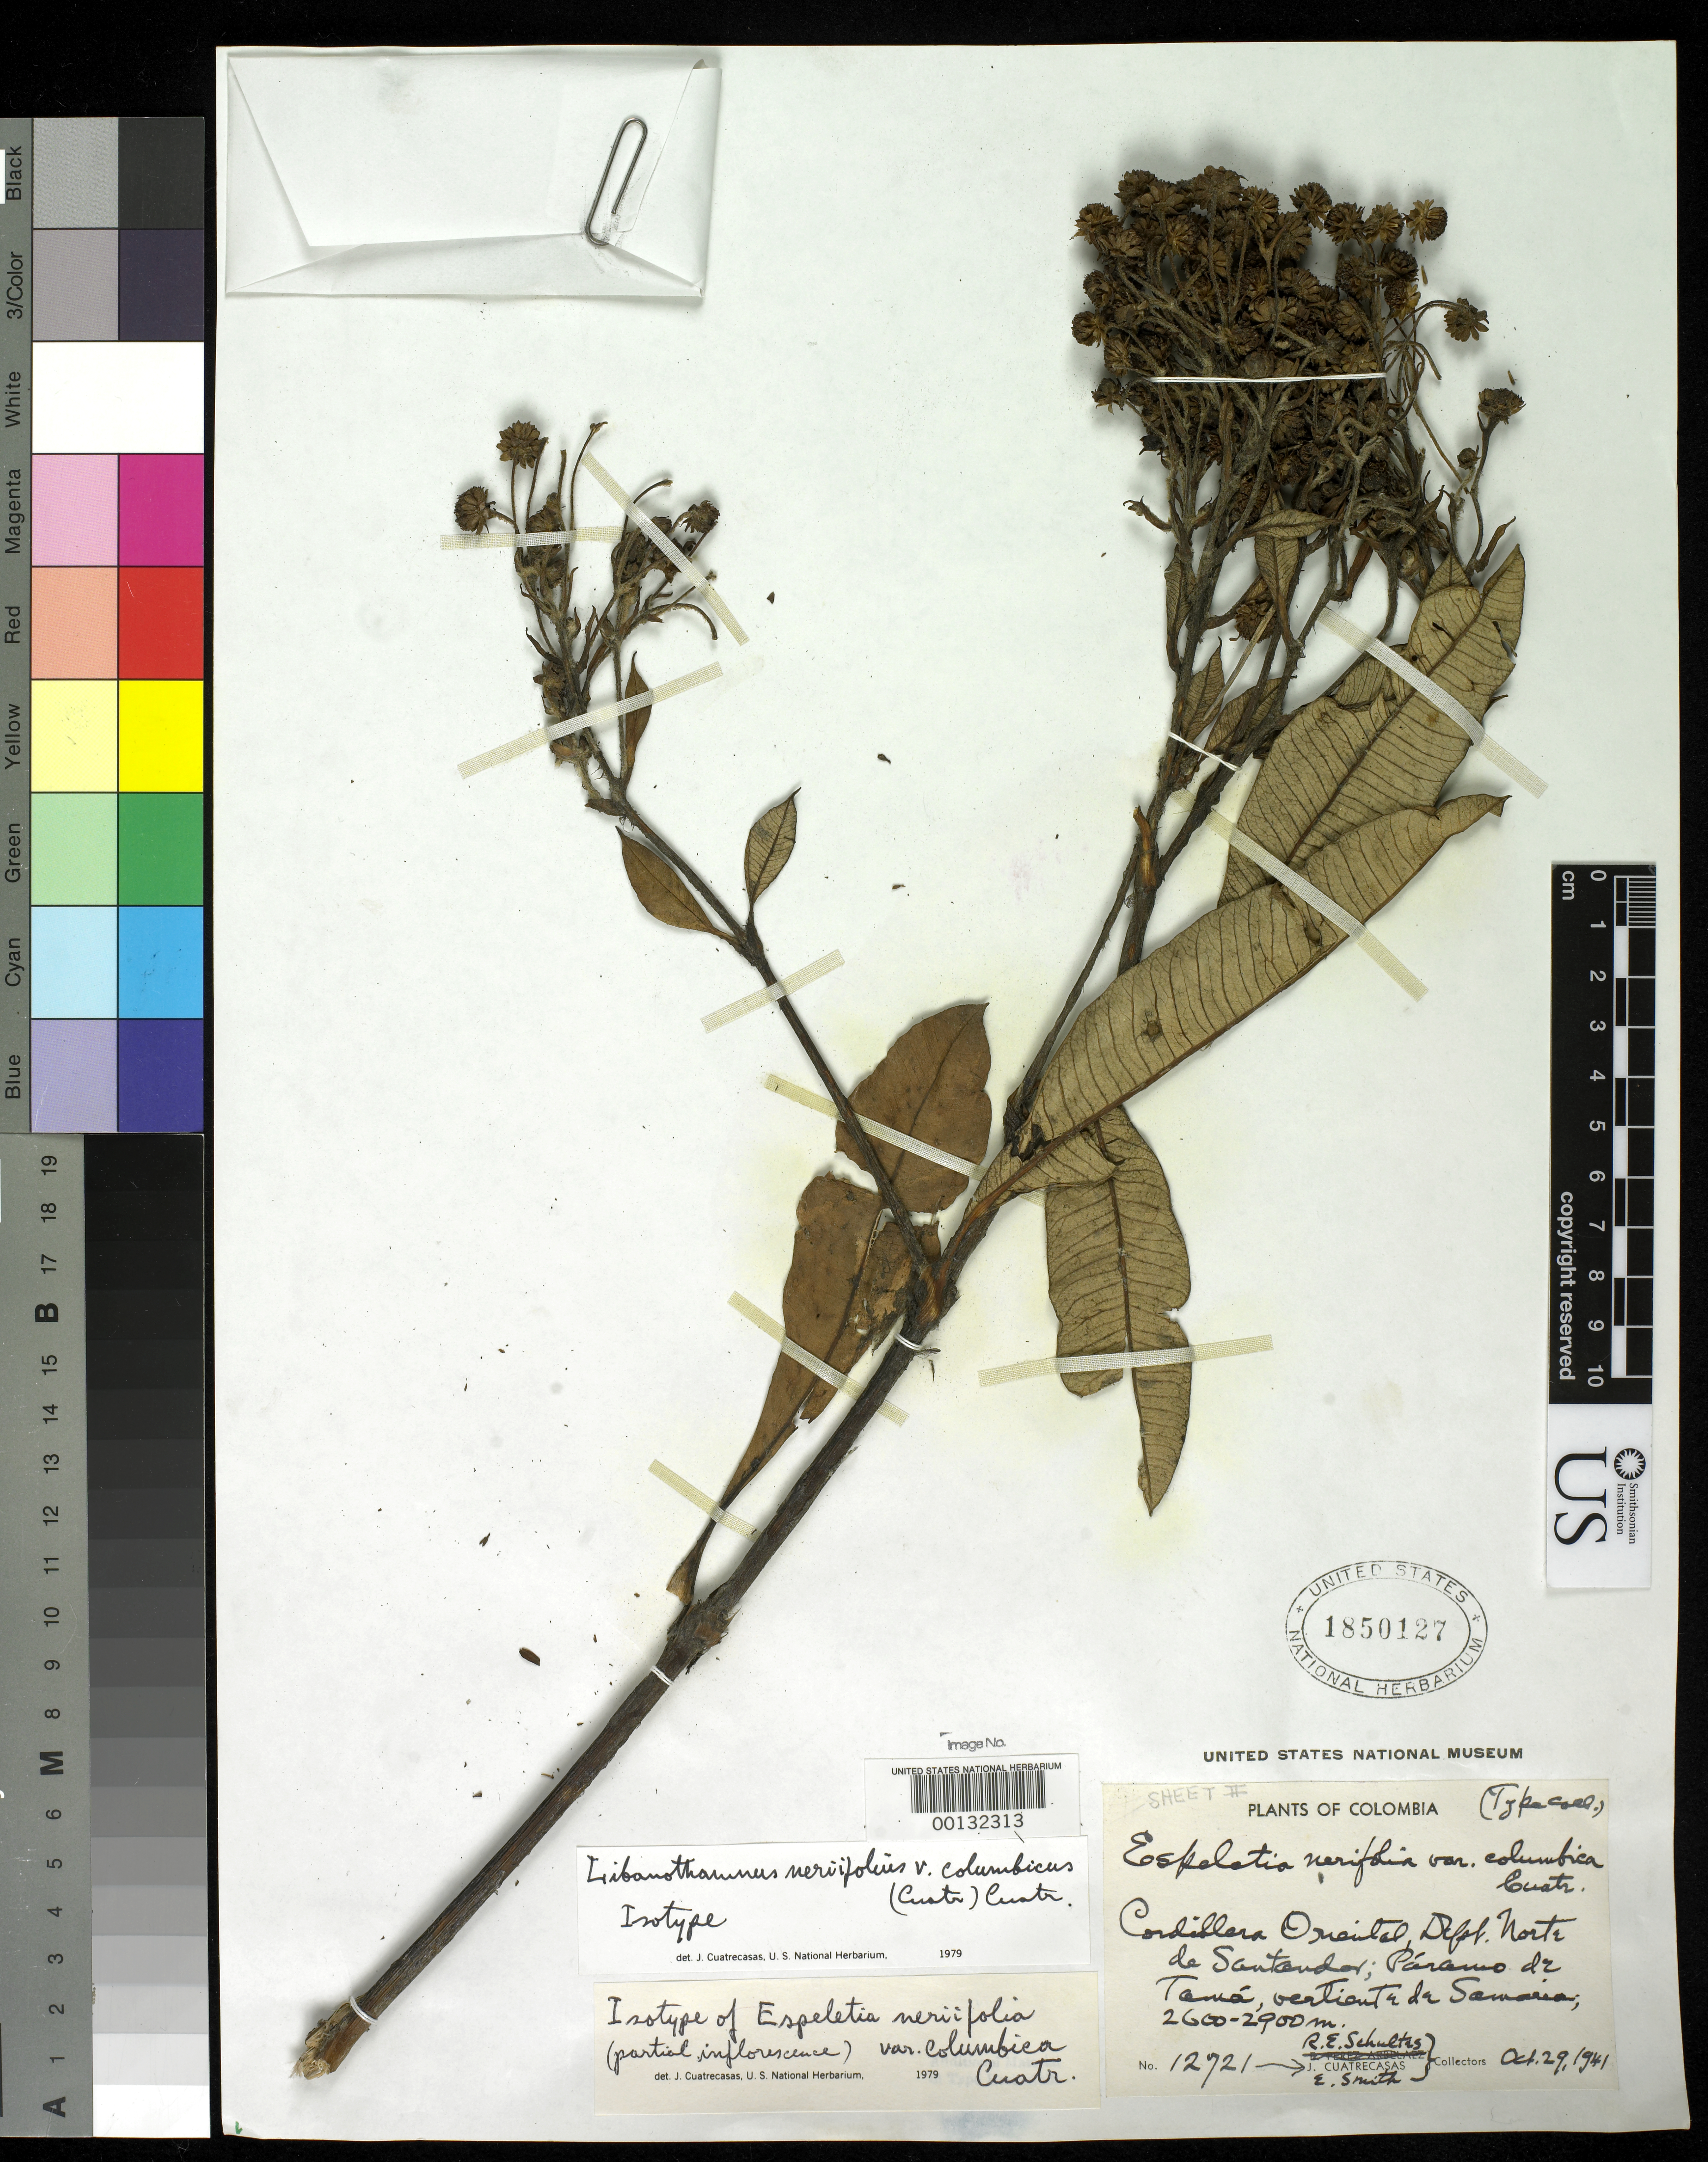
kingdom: Plantae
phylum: Tracheophyta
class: Magnoliopsida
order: Asterales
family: Asteraceae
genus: Espeletia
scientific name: Espeletia neriifolia var. columbica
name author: Cuatrec.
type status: Isotype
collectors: J. Cuatrecasas, R. E. Schultes & C. E. Smith Jr.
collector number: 12721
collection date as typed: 29 Oct 1941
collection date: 1941-10-29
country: Colombia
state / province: Norte de Santander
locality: Cordillera Oriental, Páramo de Tama, Vertiente du Samana. [Cordillera Oriental, Páramo de Tama, slope of (sloping from?) Samana.]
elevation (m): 2600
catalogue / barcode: US 1850127